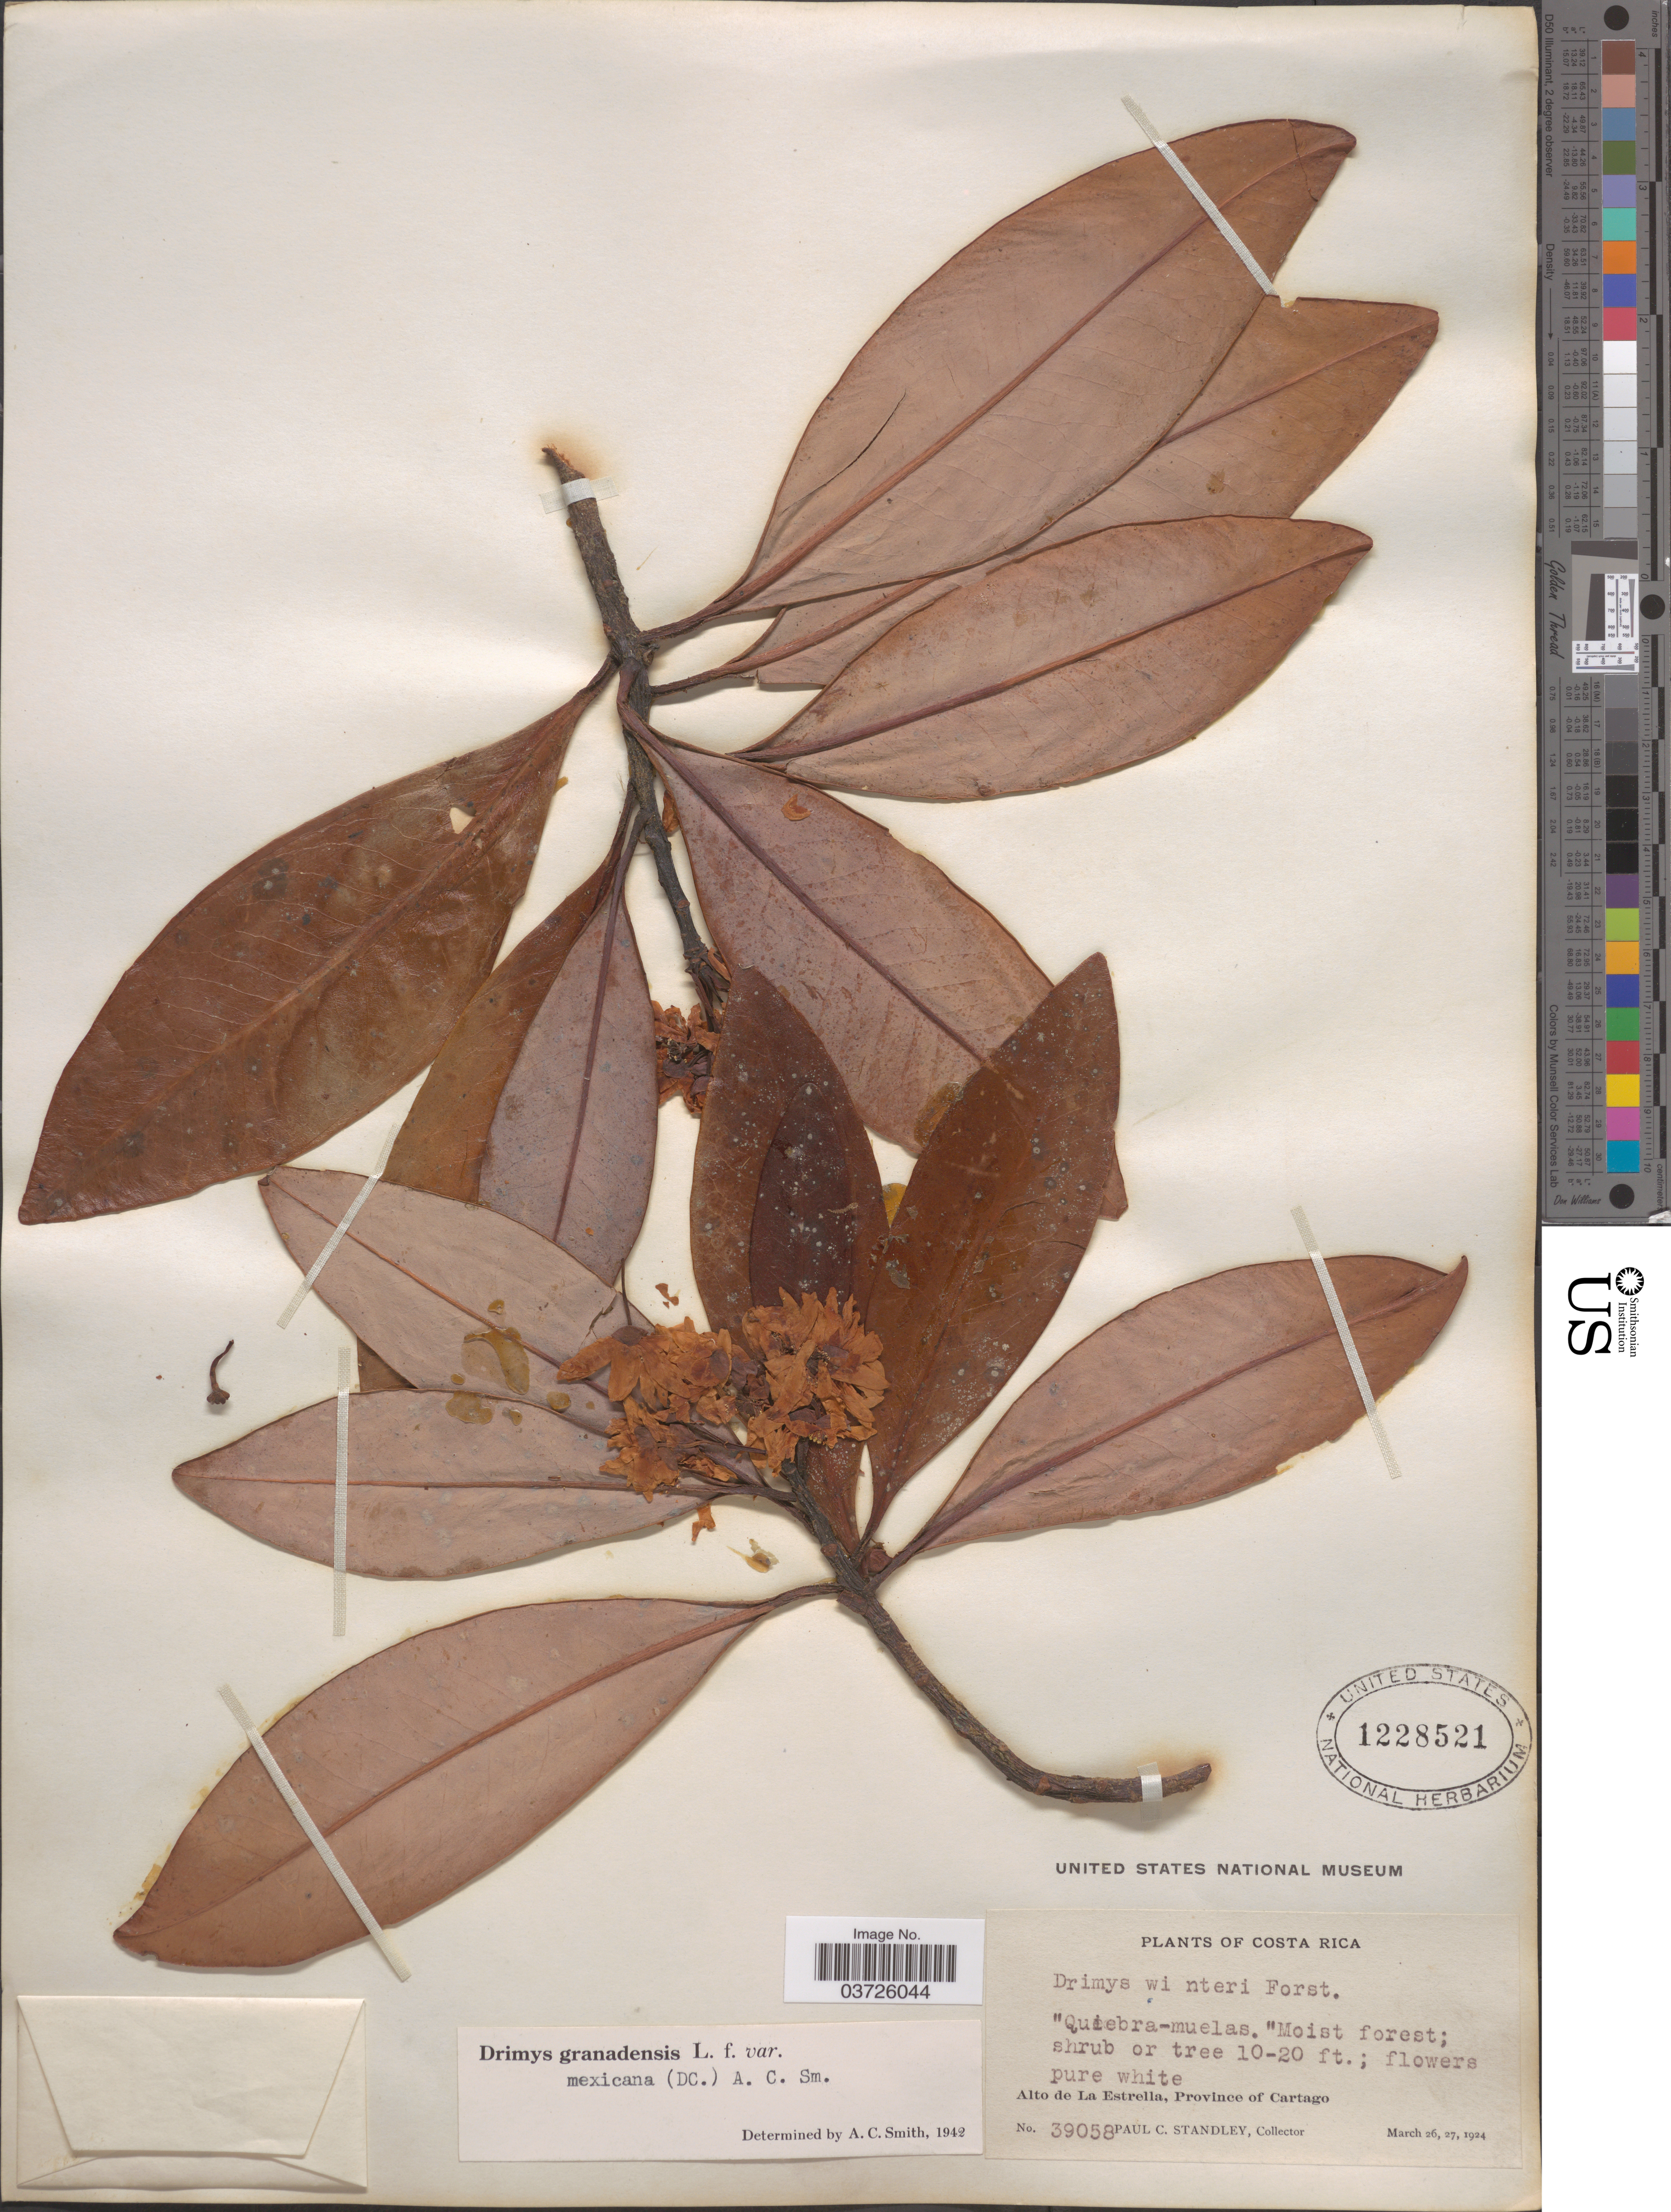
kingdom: Plantae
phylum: Tracheophyta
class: Magnoliopsida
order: Canellales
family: Winteraceae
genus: Drimys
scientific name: Drimys granadensis var. mexicana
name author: L. f.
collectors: P. C. Standley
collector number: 39058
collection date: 1924-03-26/1924-03-27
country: Costa Rica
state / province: Cartago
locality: Alto de La Estrella.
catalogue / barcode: US 1228521